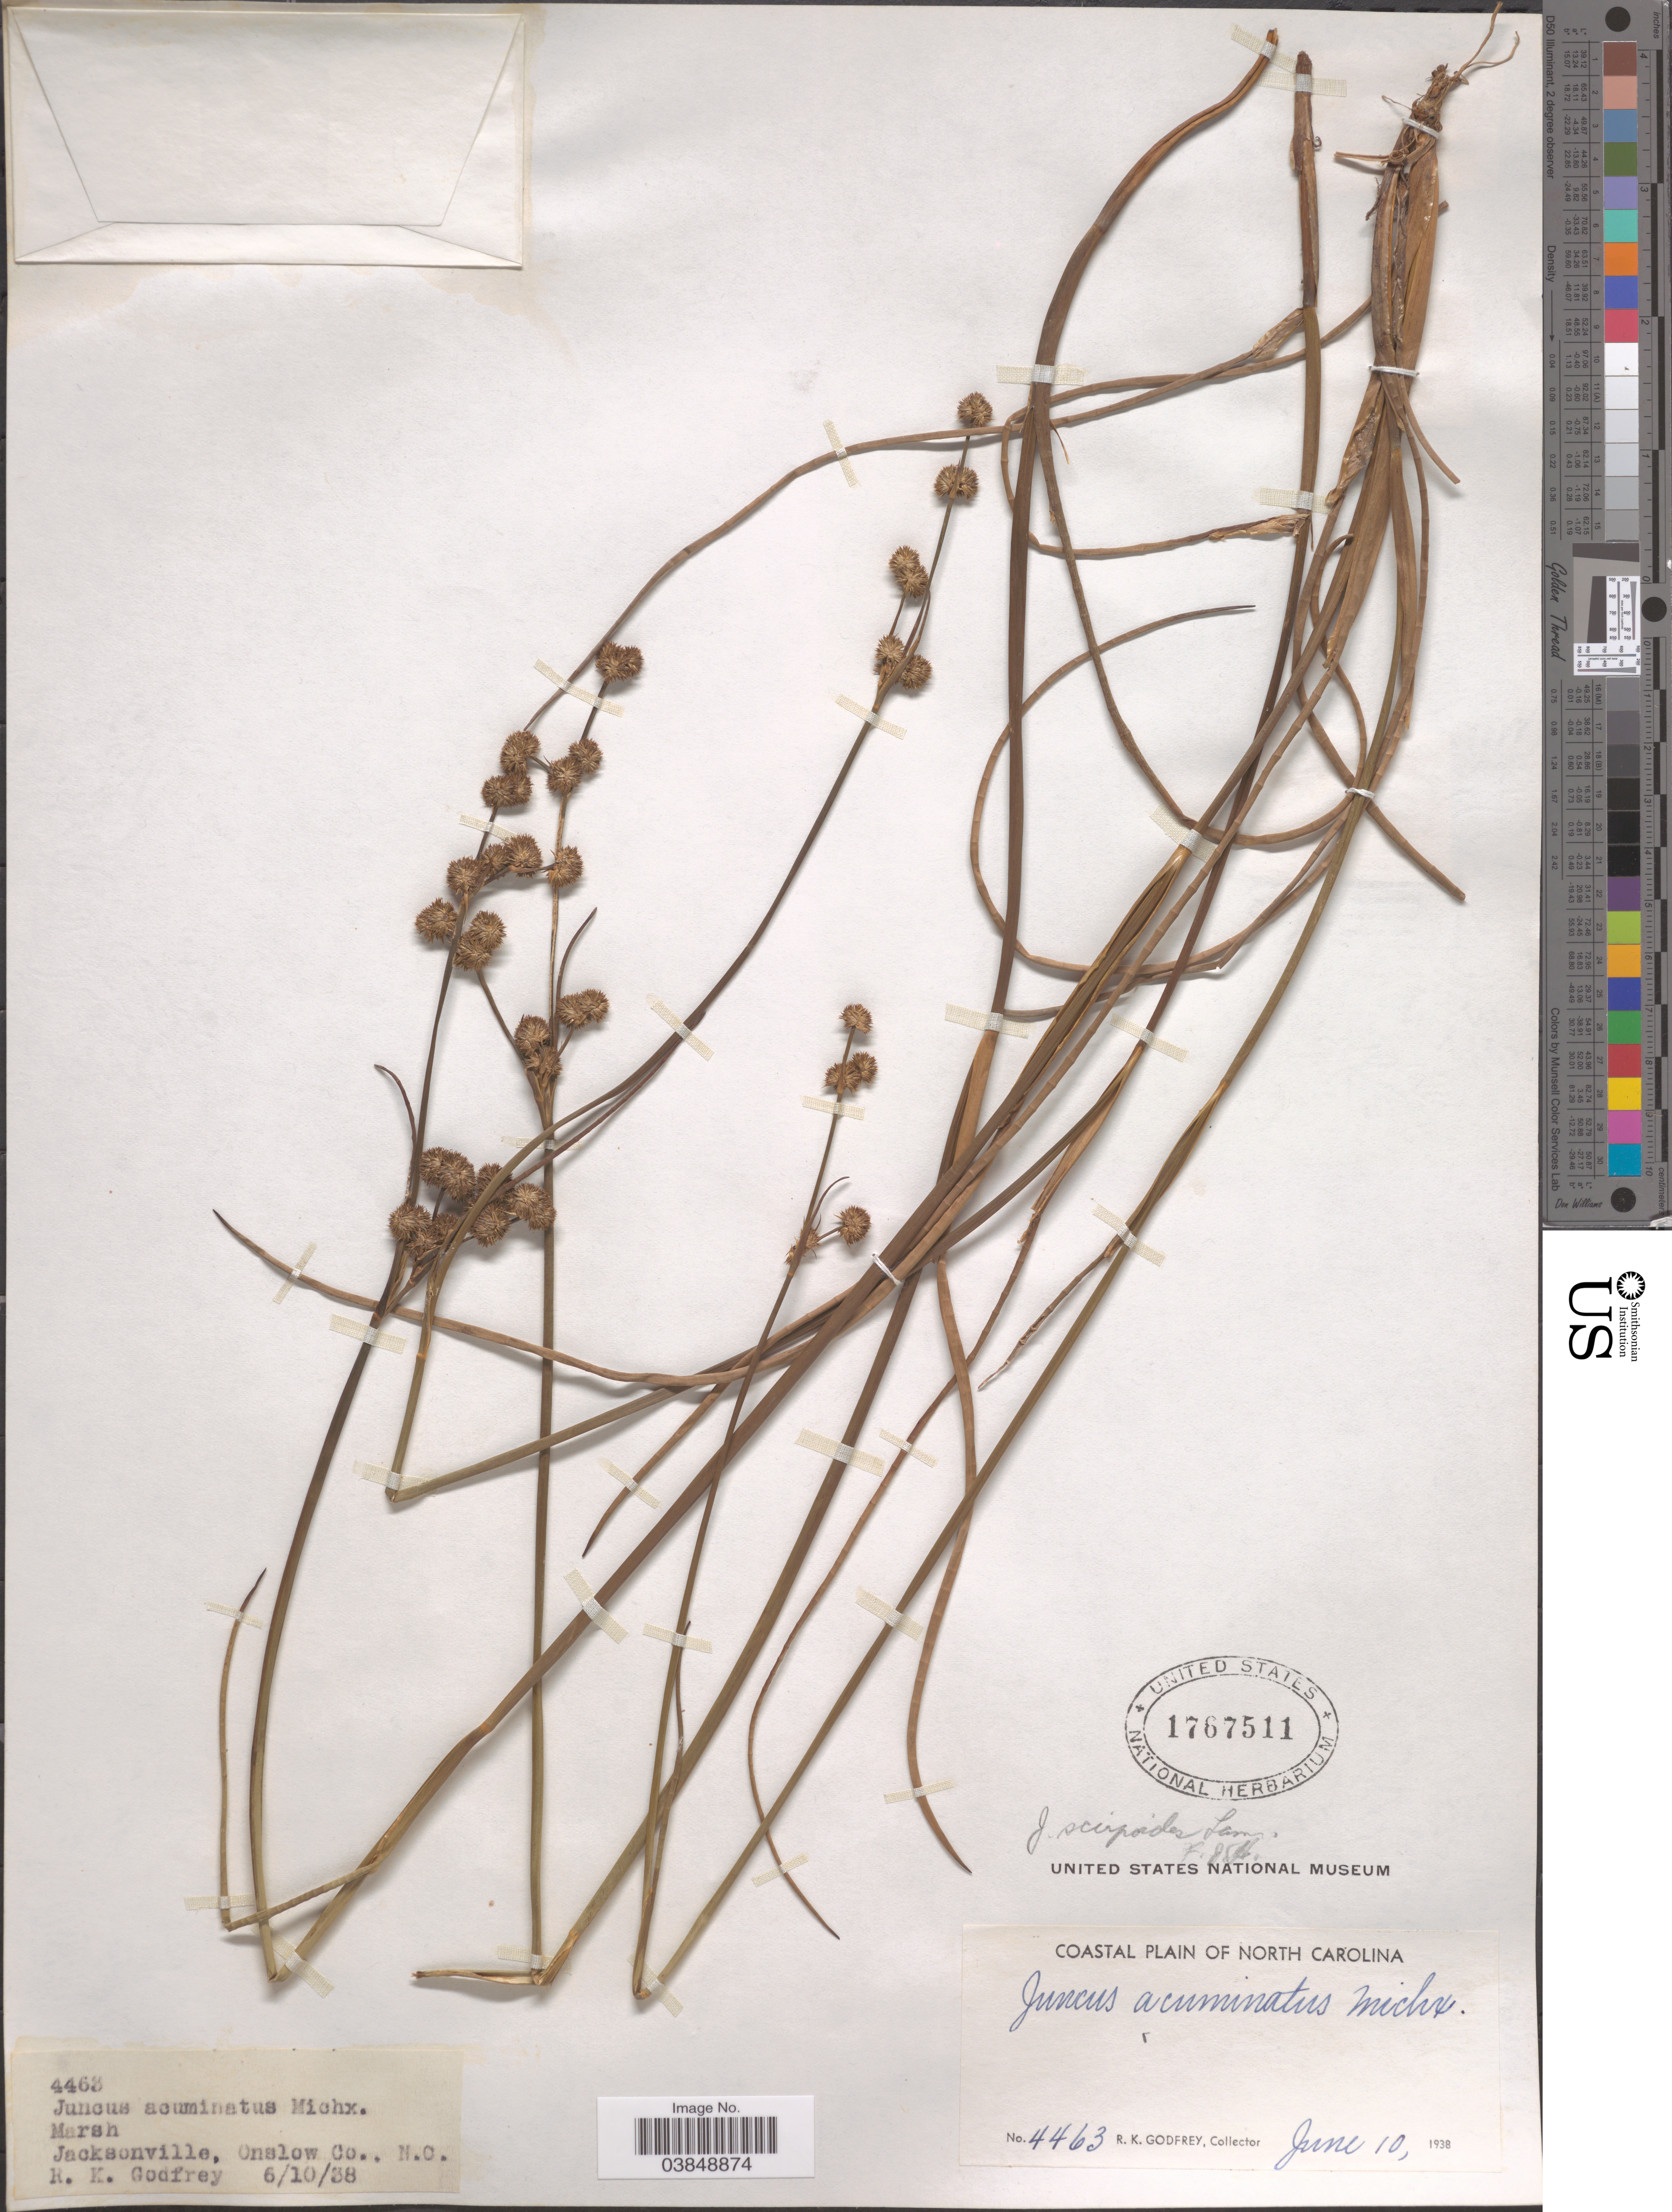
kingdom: Plantae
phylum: Tracheophyta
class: Liliopsida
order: Poales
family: Juncaceae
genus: Juncus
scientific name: Juncus acuminatus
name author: Michx.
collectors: R. K. Godfrey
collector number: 4463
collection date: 1938-06-10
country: United States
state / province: North Carolina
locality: Jacksonville, Onslow Co. Coastal Plain of North Carolina.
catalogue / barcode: US 1767511